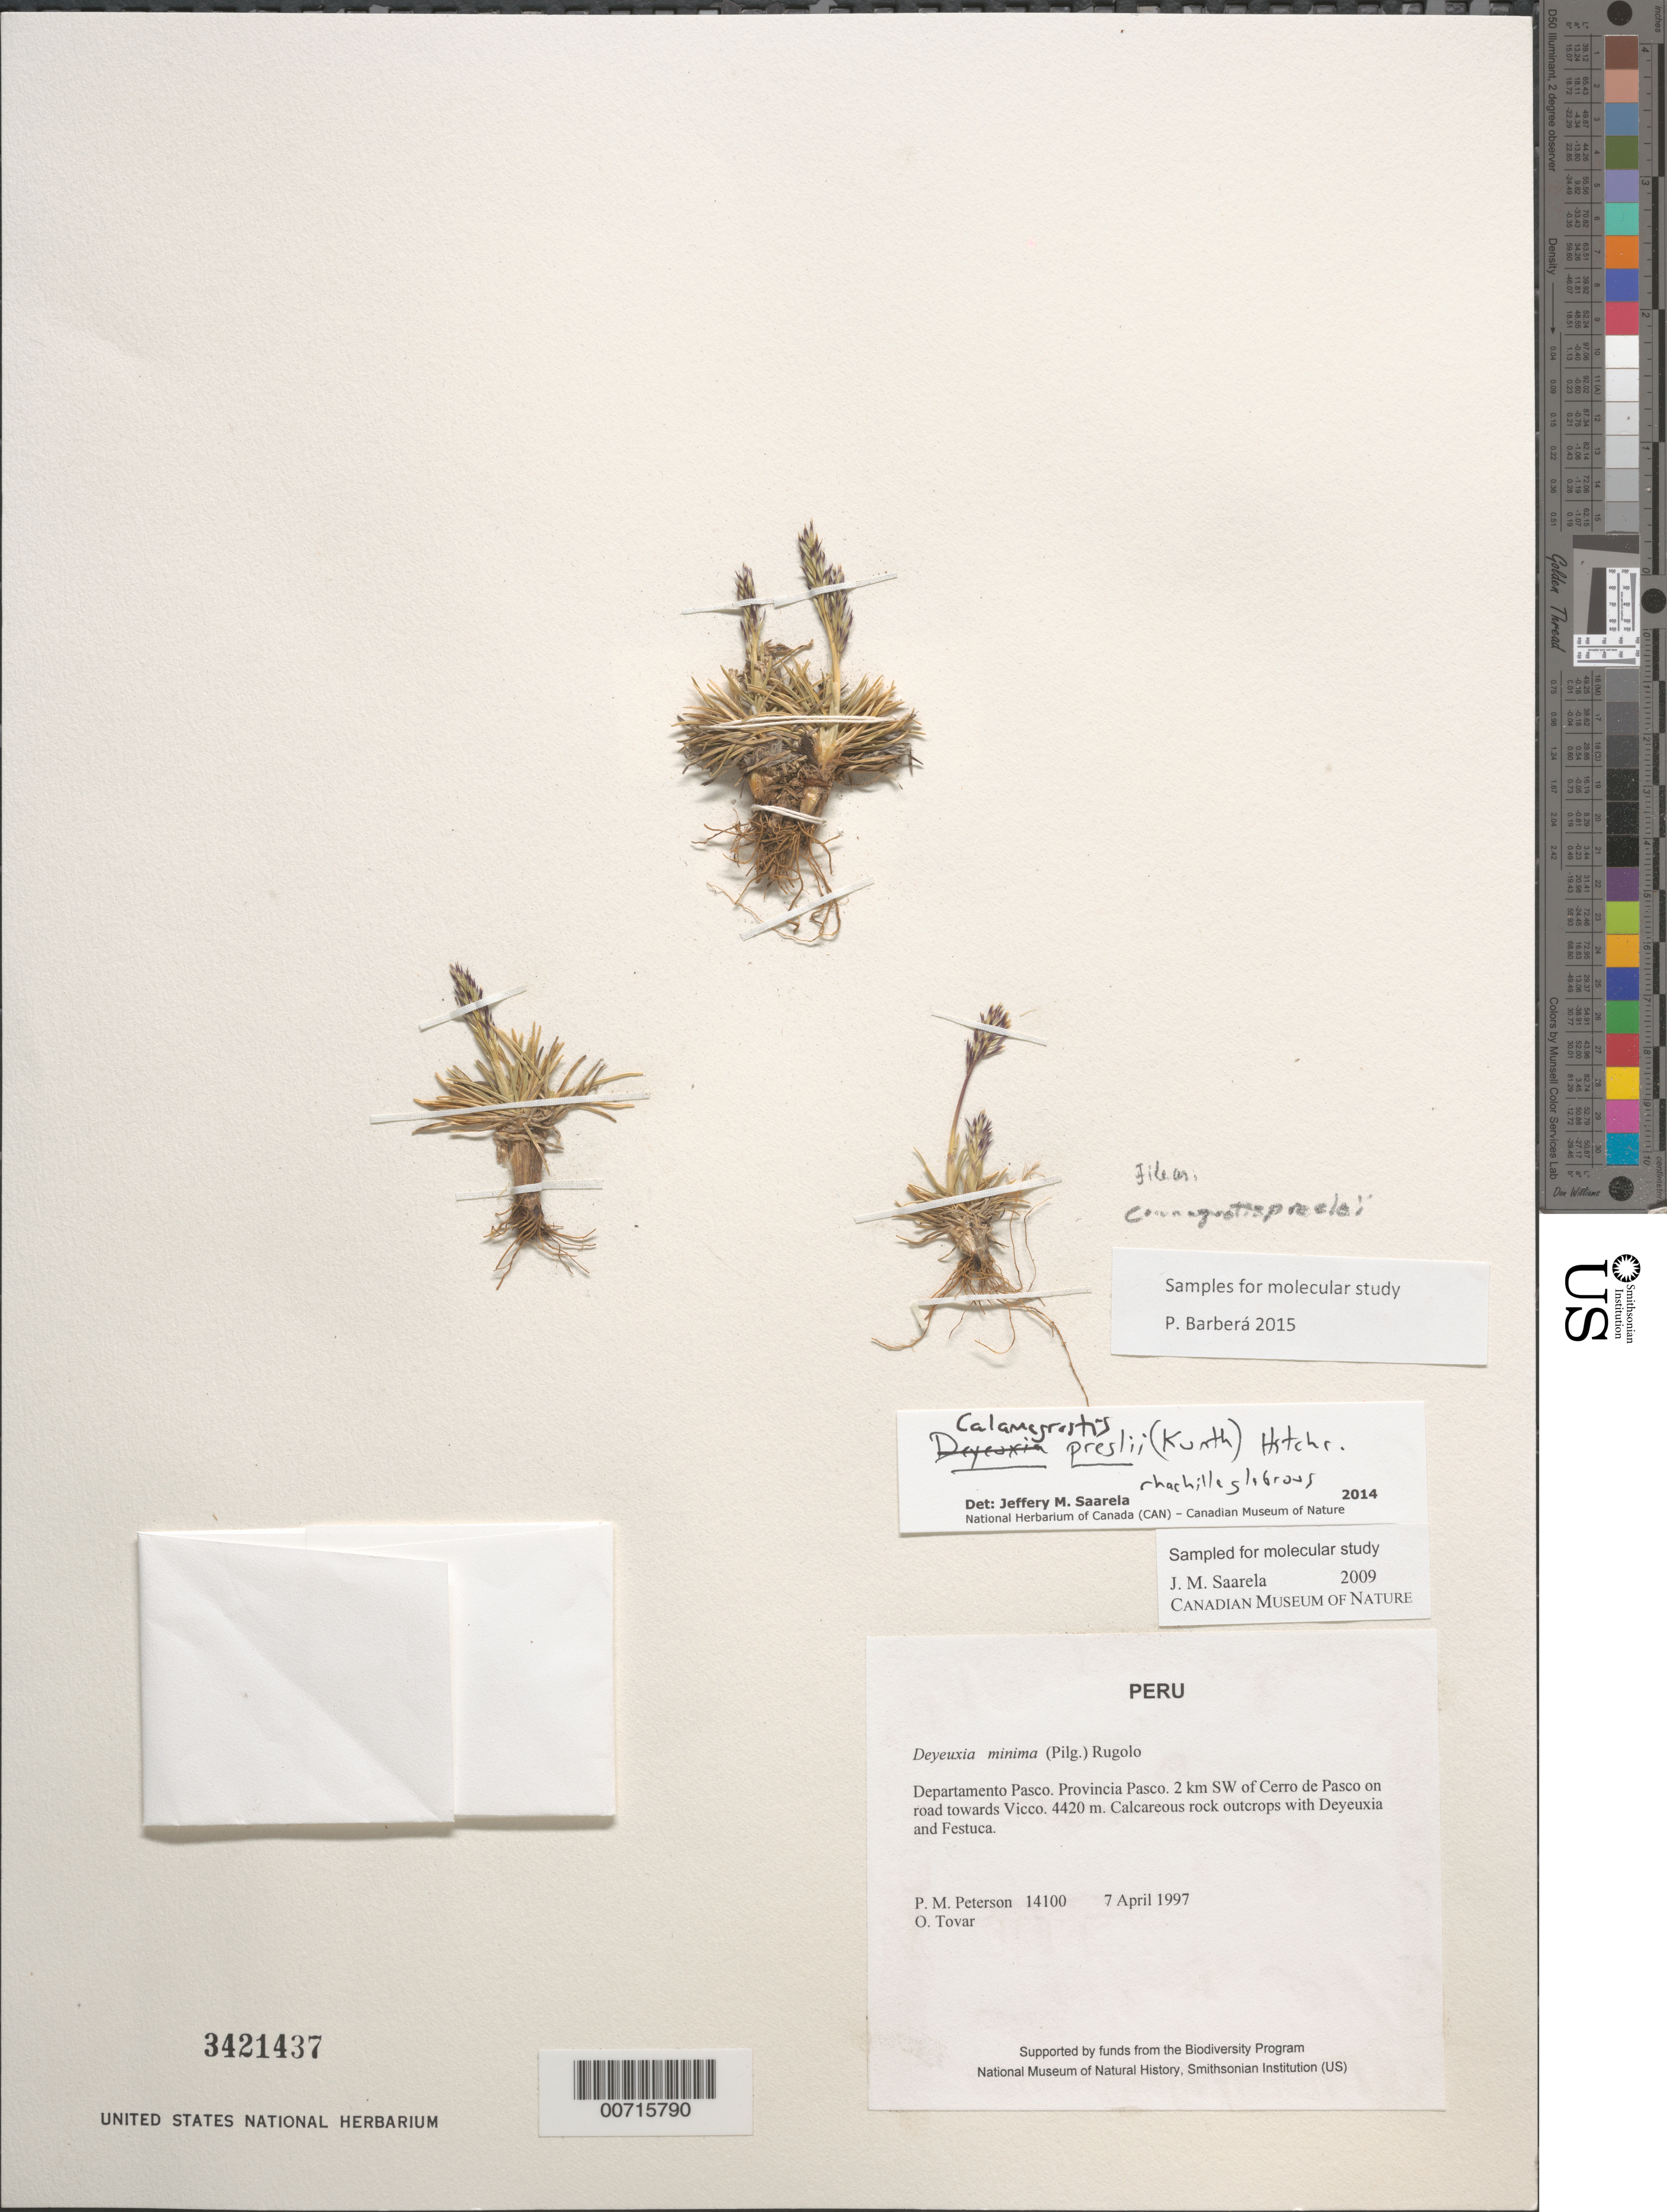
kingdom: Plantae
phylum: Tracheophyta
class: Liliopsida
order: Poales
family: Poaceae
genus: Cinnagrostis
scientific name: Cinnagrostis preslii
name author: (Kunth) P.M. Peterson et al.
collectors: P. M. Peterson & Ó. Tovar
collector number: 14100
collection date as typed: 07 Apr 1997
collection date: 1997-04-07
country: Peru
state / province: Pasco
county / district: Pasco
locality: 2 km SW of Cerro de Pasco on road towards Vicco.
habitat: Calcareous rock outcrops with Deyeuxia and Festuca.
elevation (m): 4420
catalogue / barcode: US 3421437